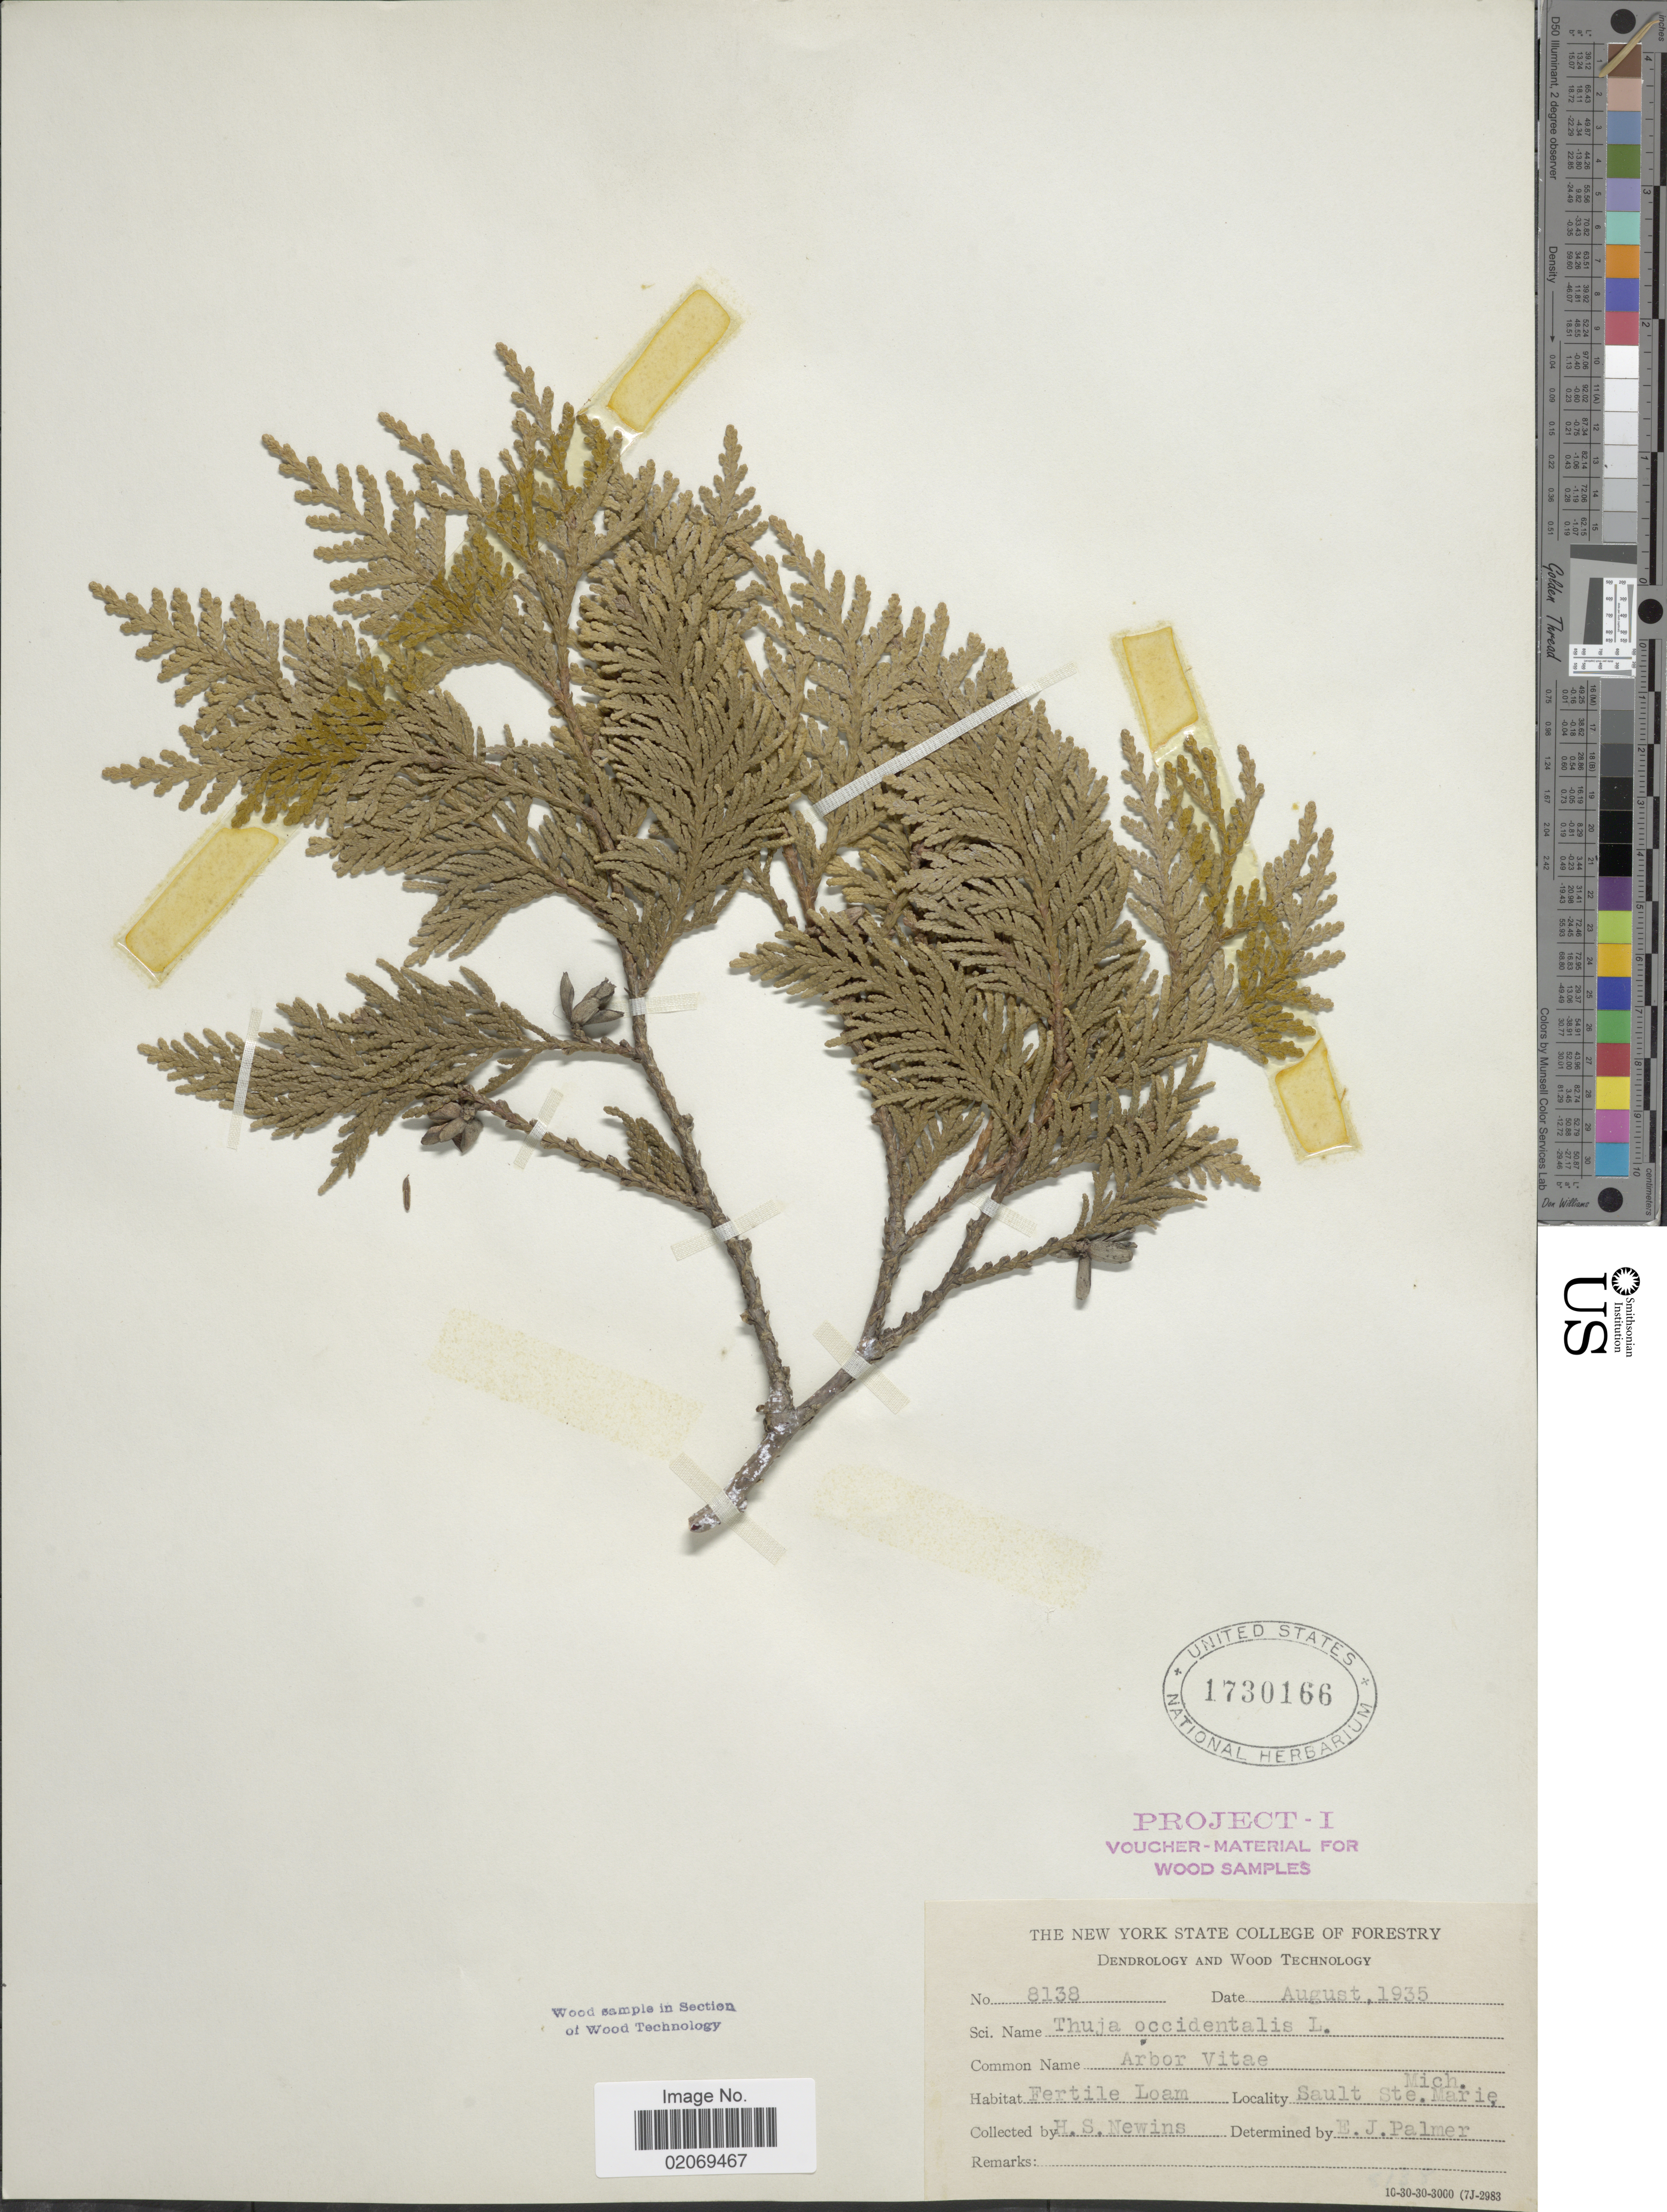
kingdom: Plantae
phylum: Tracheophyta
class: Pinopsida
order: Pinales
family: Cupressaceae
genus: Thuja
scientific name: Thuja occidentalis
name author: L.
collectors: H. Newins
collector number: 8138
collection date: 1935-08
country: Mexico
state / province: Michoacán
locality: Arbor Vitae, fertile Loam, Sault Ste Marie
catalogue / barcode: US 1730166